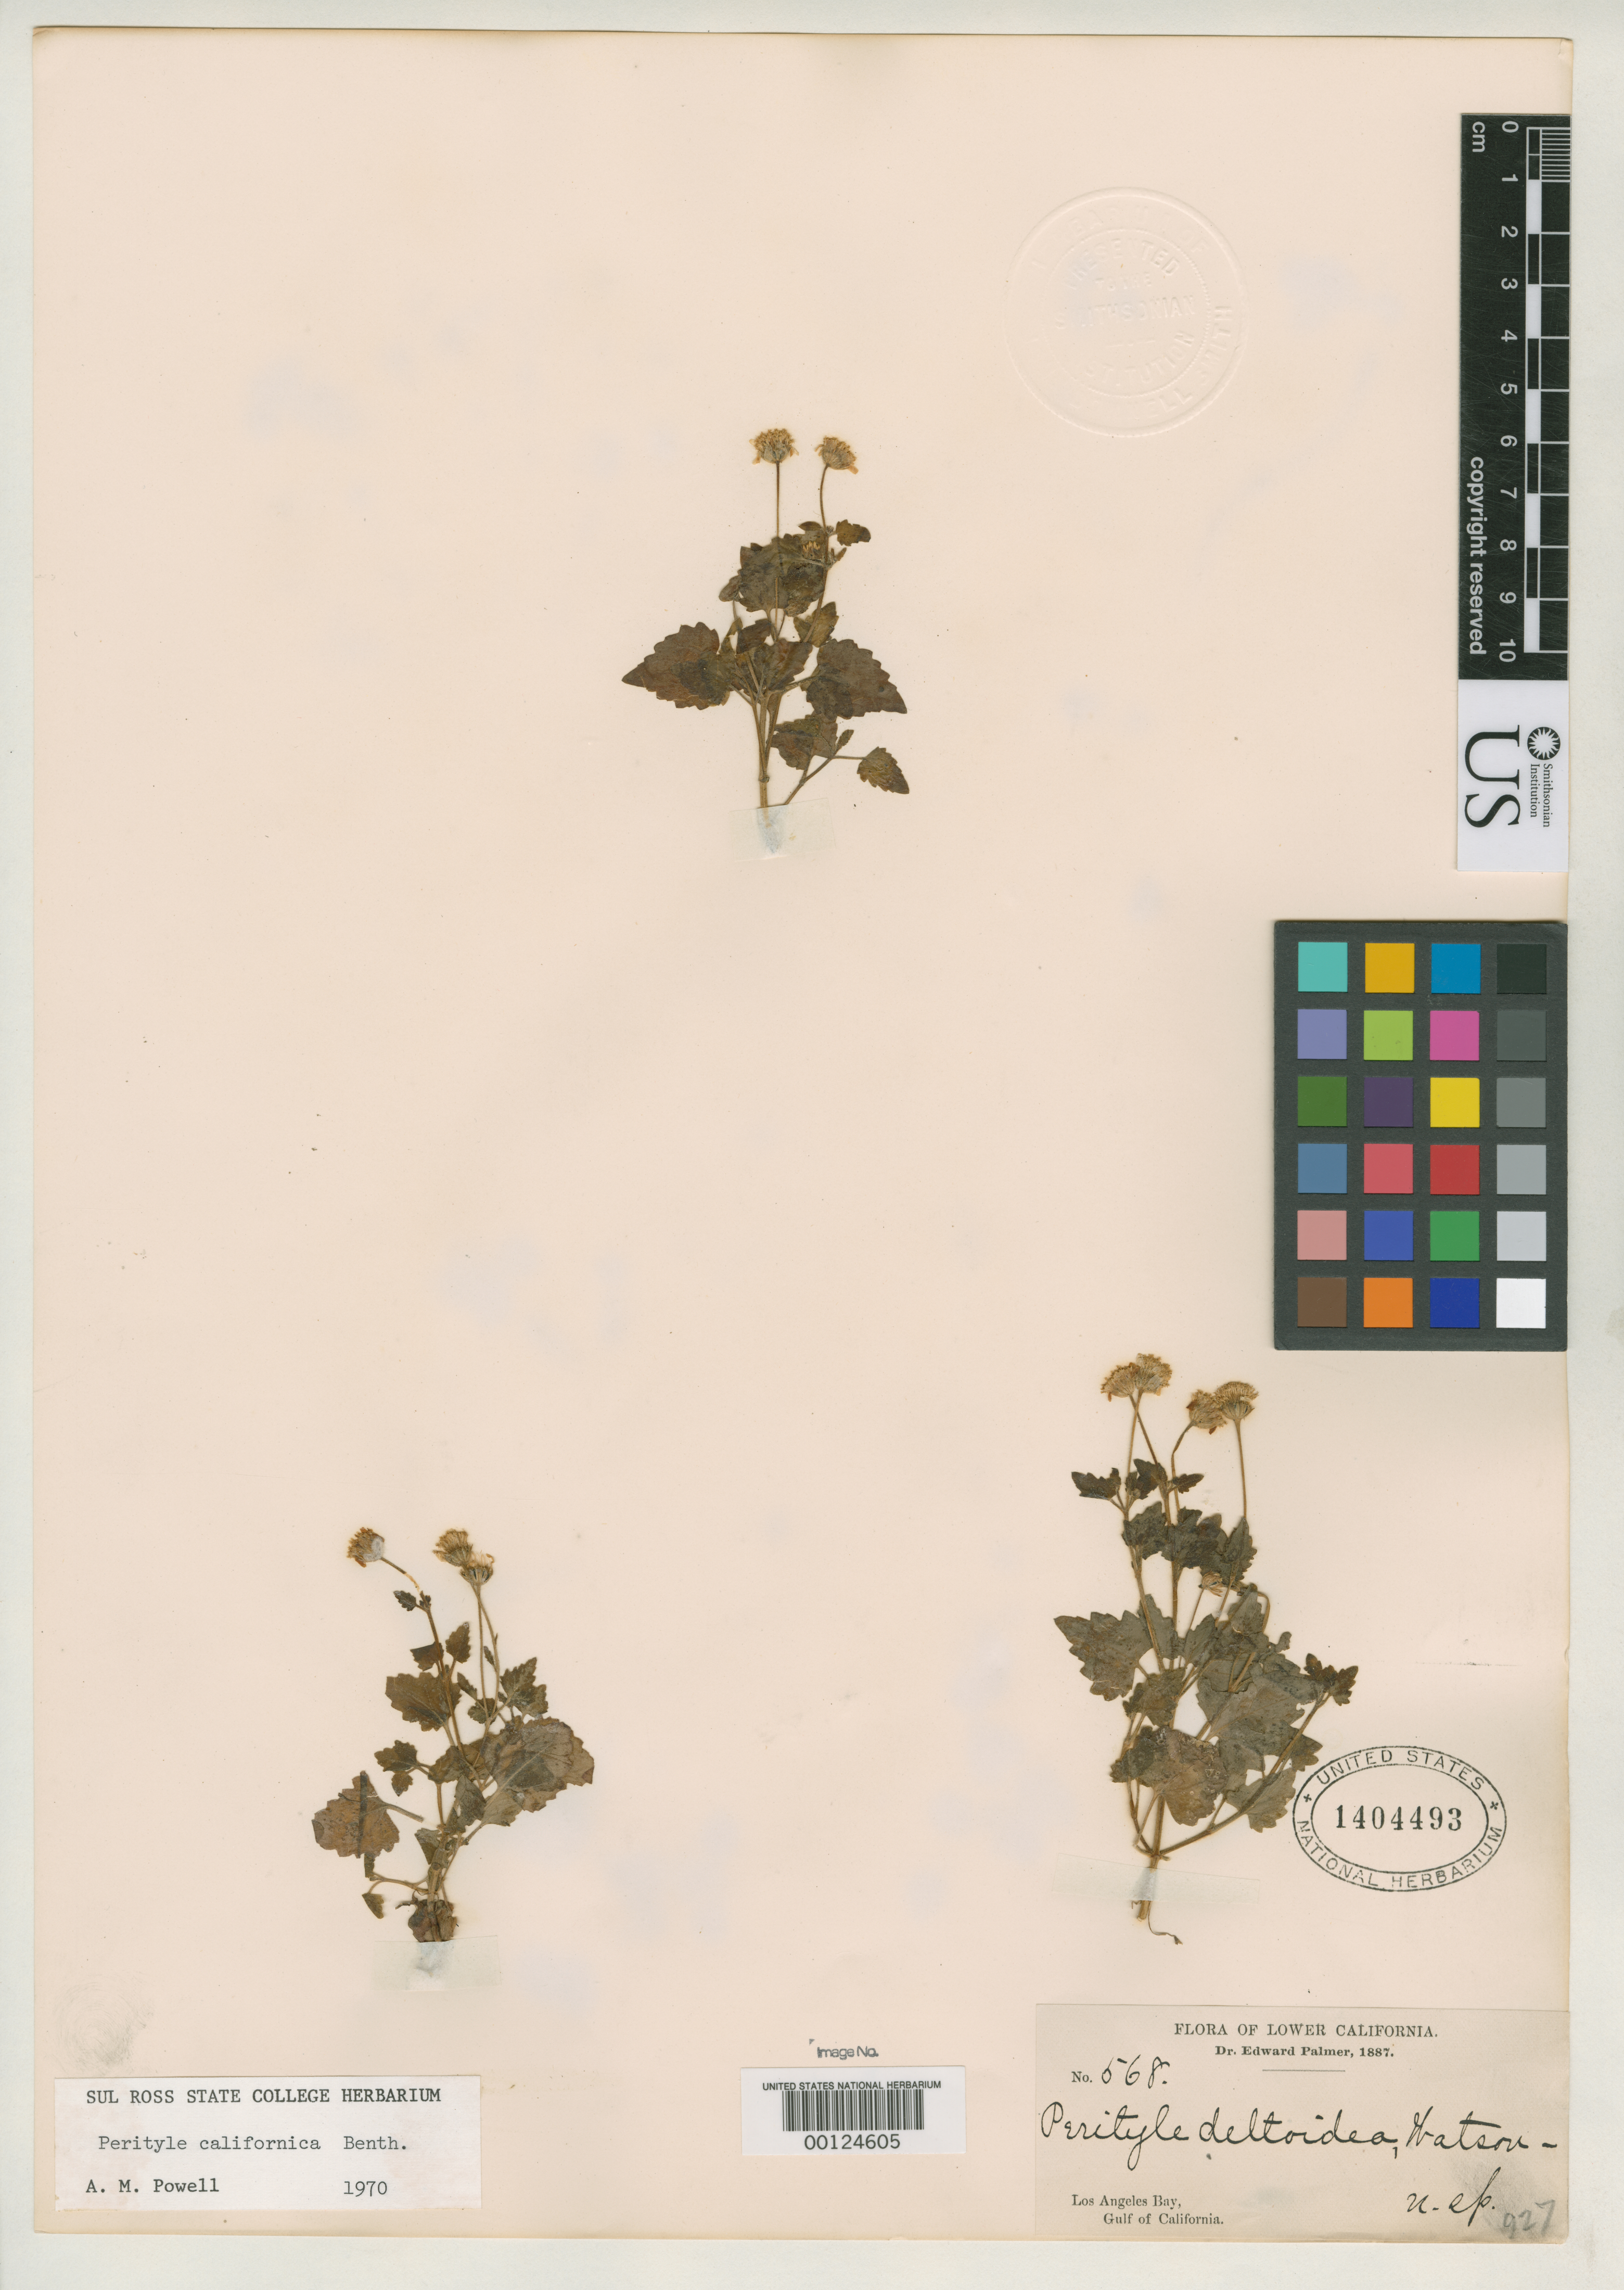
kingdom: Plantae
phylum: Tracheophyta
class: Magnoliopsida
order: Asterales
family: Asteraceae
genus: Perityle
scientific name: Perityle deltoidea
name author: S. Watson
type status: Type Collection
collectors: E. Palmer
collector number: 568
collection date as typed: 1887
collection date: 1887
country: Mexico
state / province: Baja California Norte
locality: Los Angeles Bay, Gulf of California.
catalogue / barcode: US 1404493